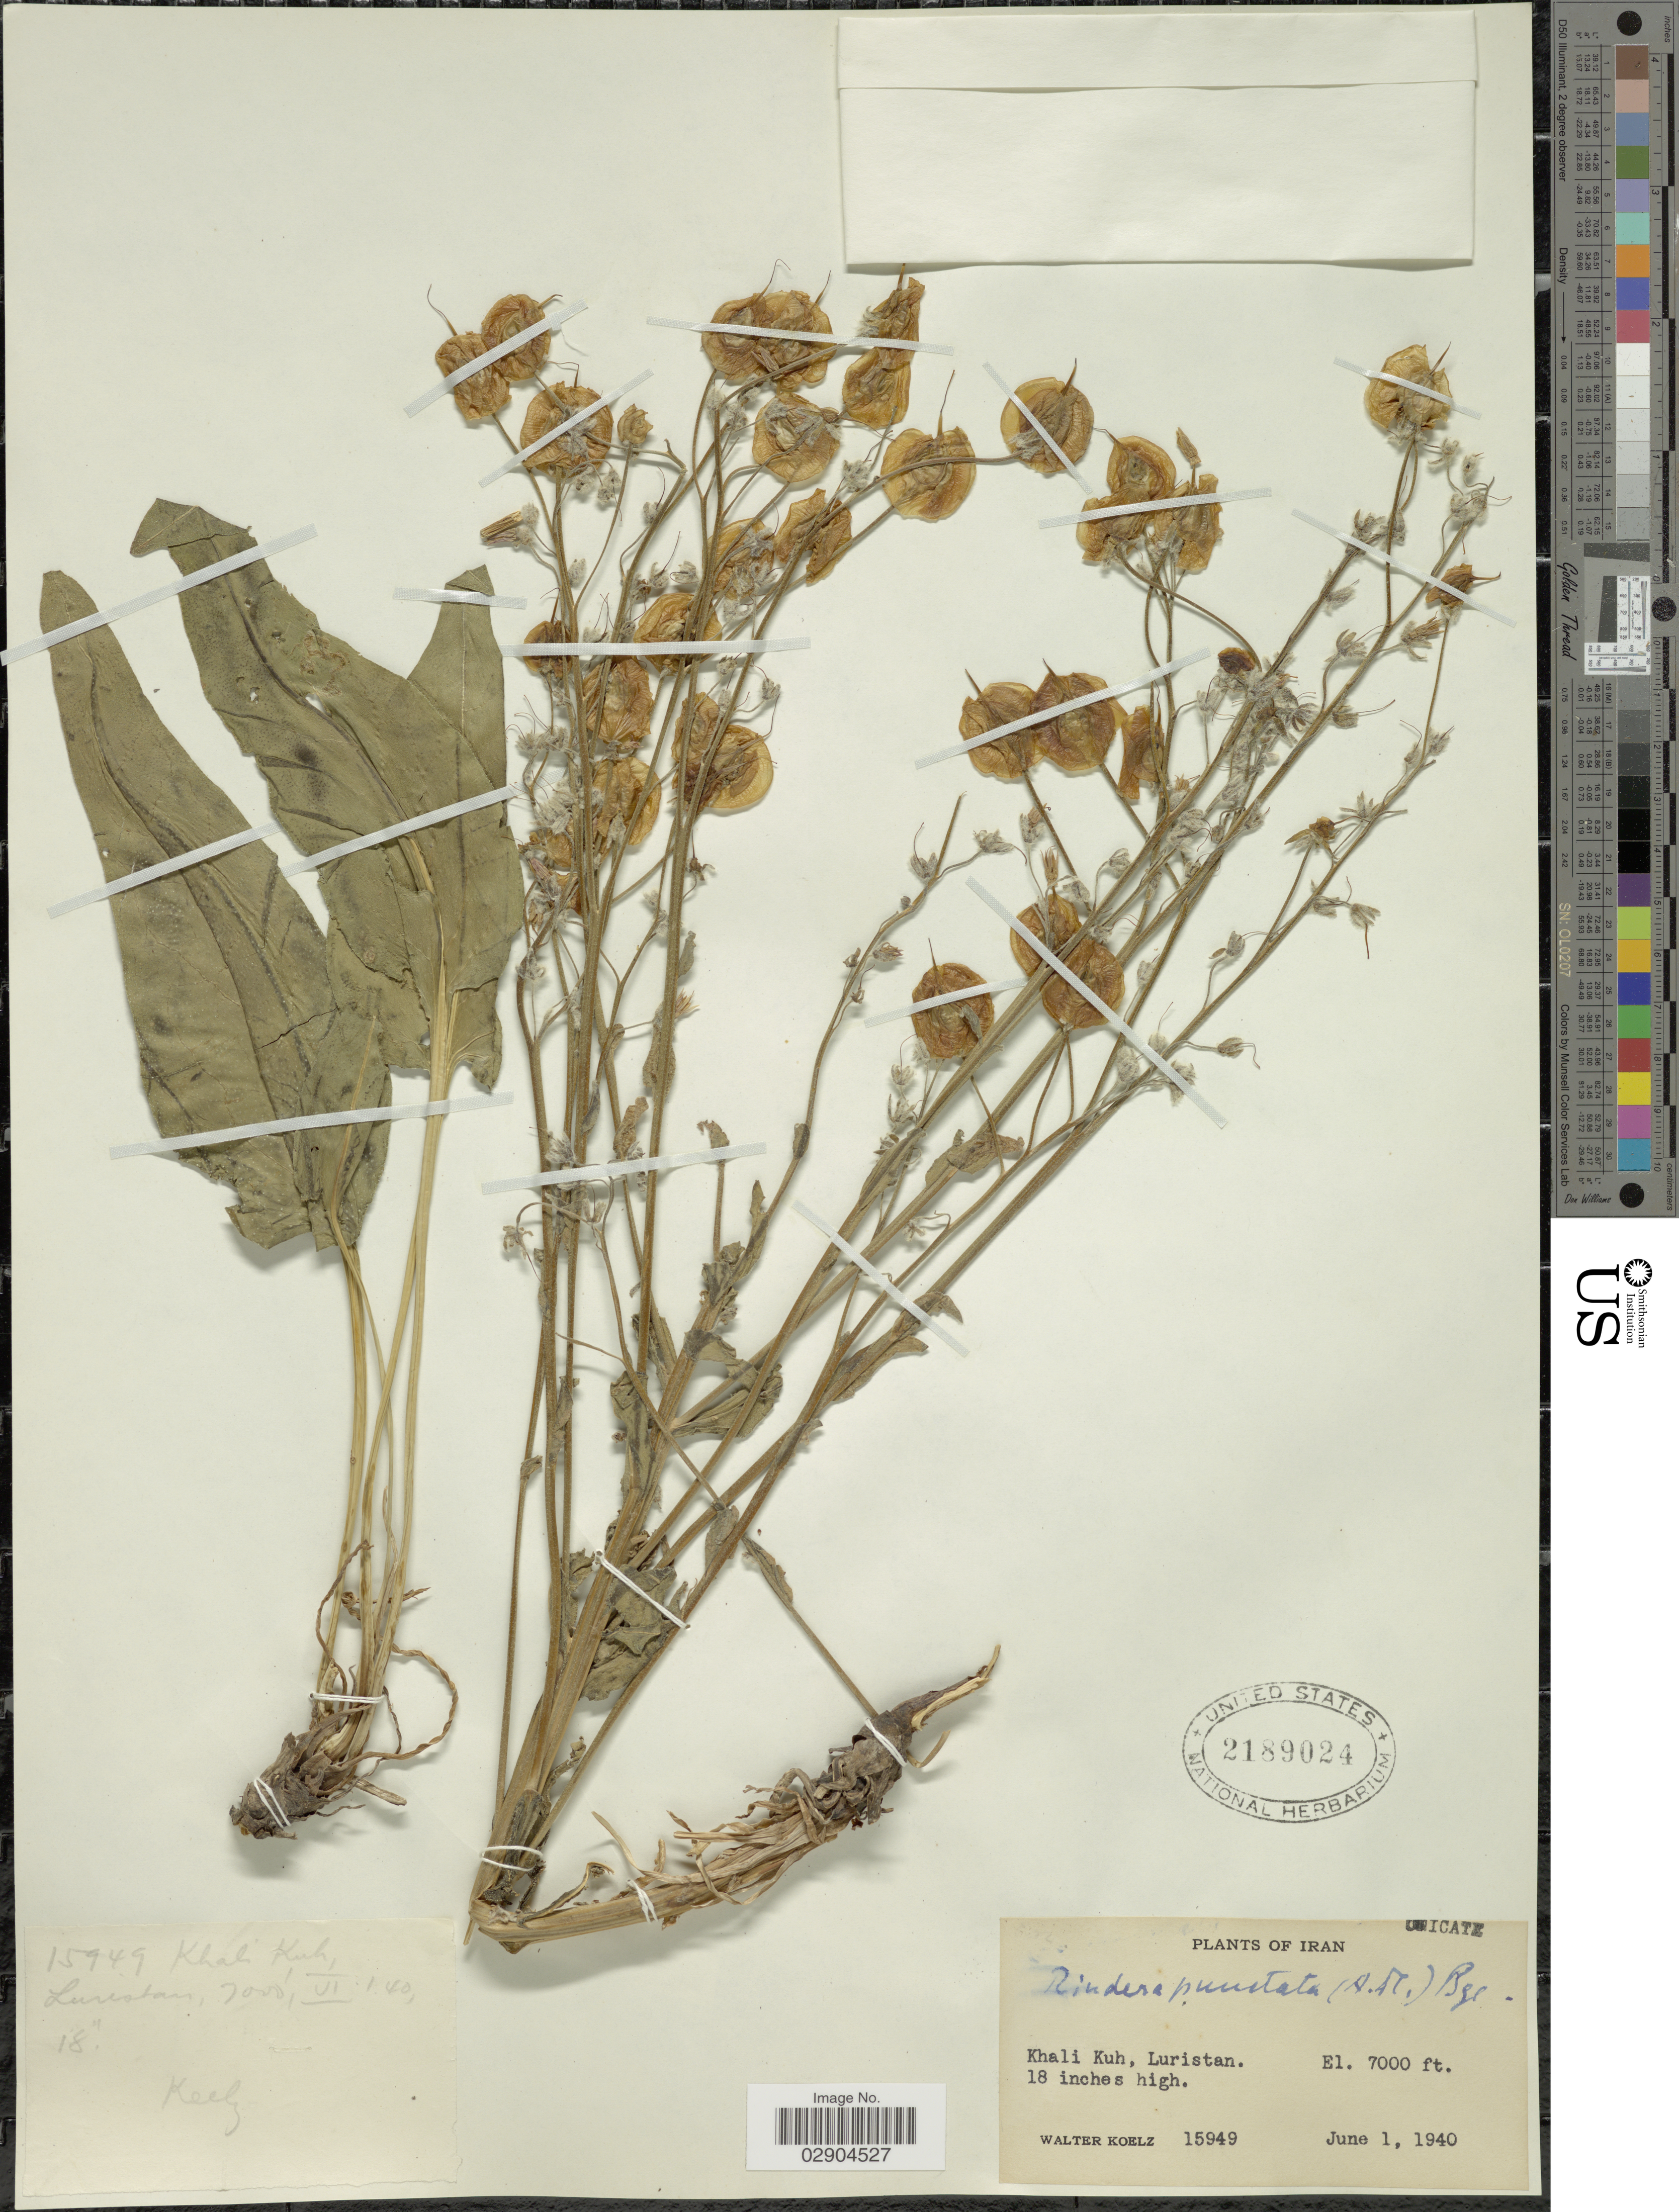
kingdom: Plantae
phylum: Tracheophyta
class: Magnoliopsida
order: Boraginales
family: Boraginaceae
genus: Rindera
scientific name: Rindera punctata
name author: Bunge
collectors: W. N. Koelz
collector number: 15949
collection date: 1940-06-01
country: Iran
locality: Khali Kuh, Luristan.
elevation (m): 2134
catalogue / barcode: US 2189024